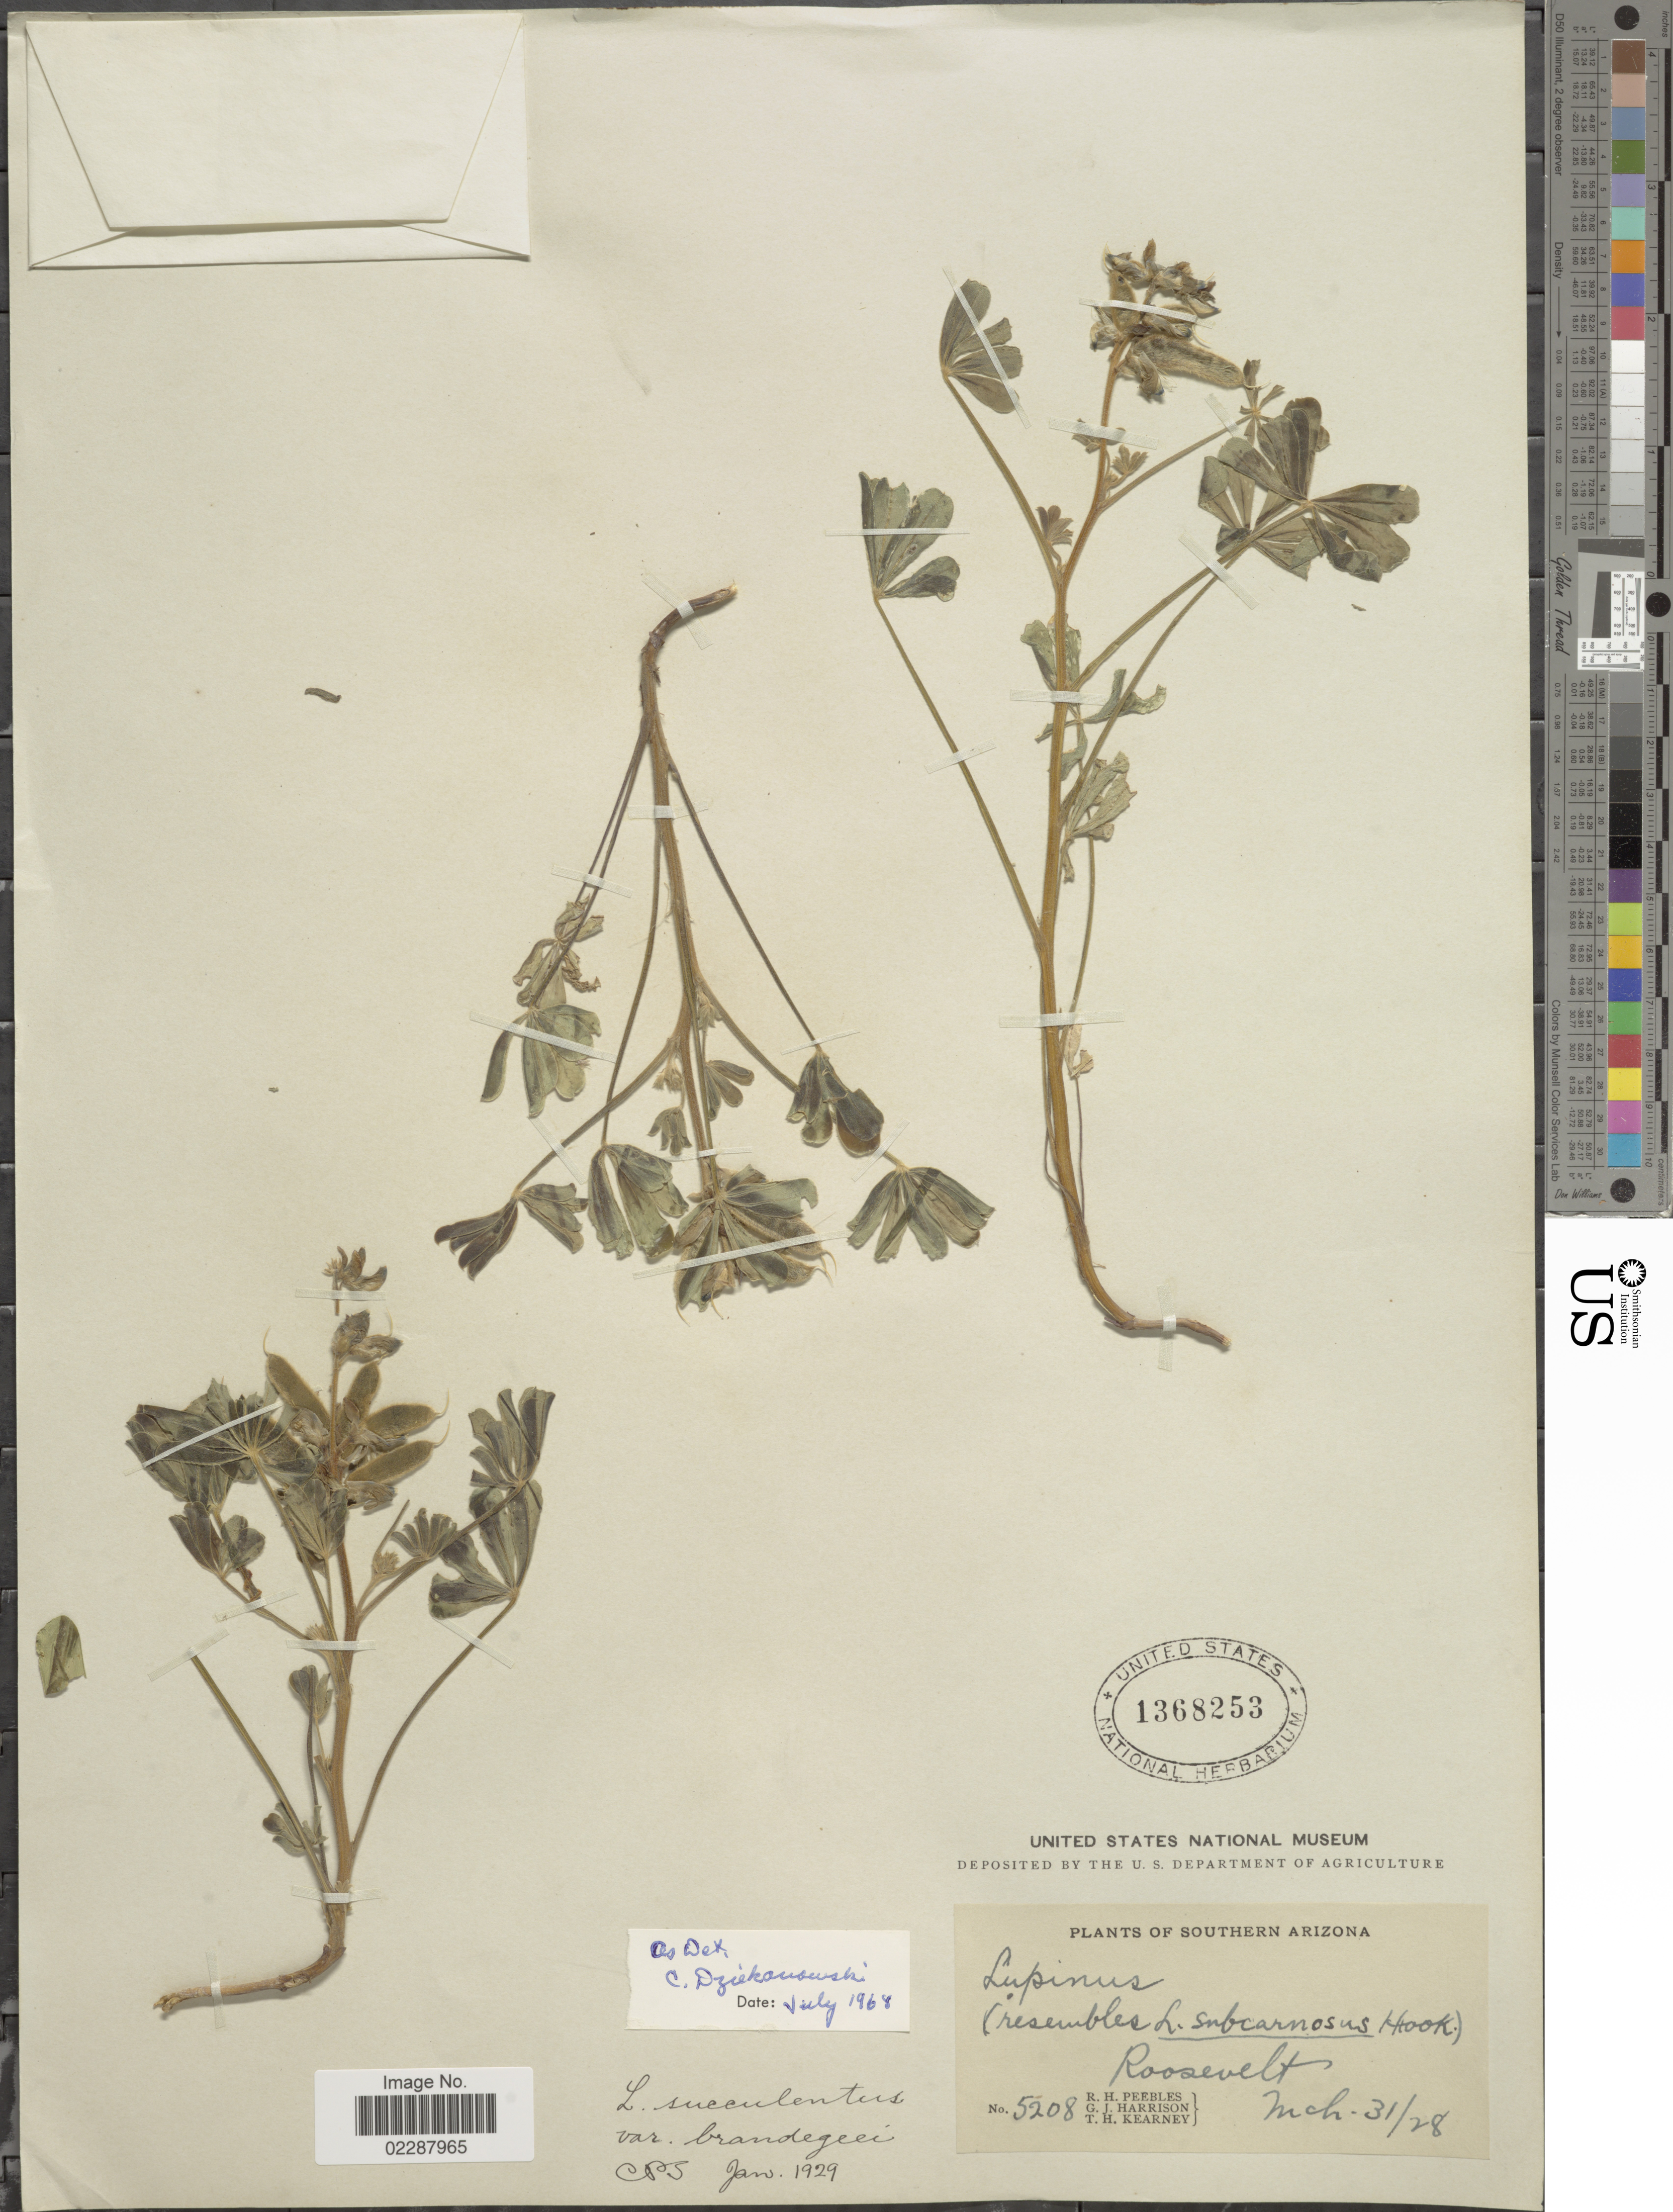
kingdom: Plantae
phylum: Tracheophyta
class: Magnoliopsida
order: Fabales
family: Fabaceae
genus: Lupinus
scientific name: Lupinus succulentus var. brandegeei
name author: C.P. Sm.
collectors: R. H. Peebles, G. J. Harrison & T. H. Kearney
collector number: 5208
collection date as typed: Transcribed d/m/y: 31/3/28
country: United States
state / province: Arizona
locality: Southern Arizona, Roosevelt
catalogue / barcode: US 1368253